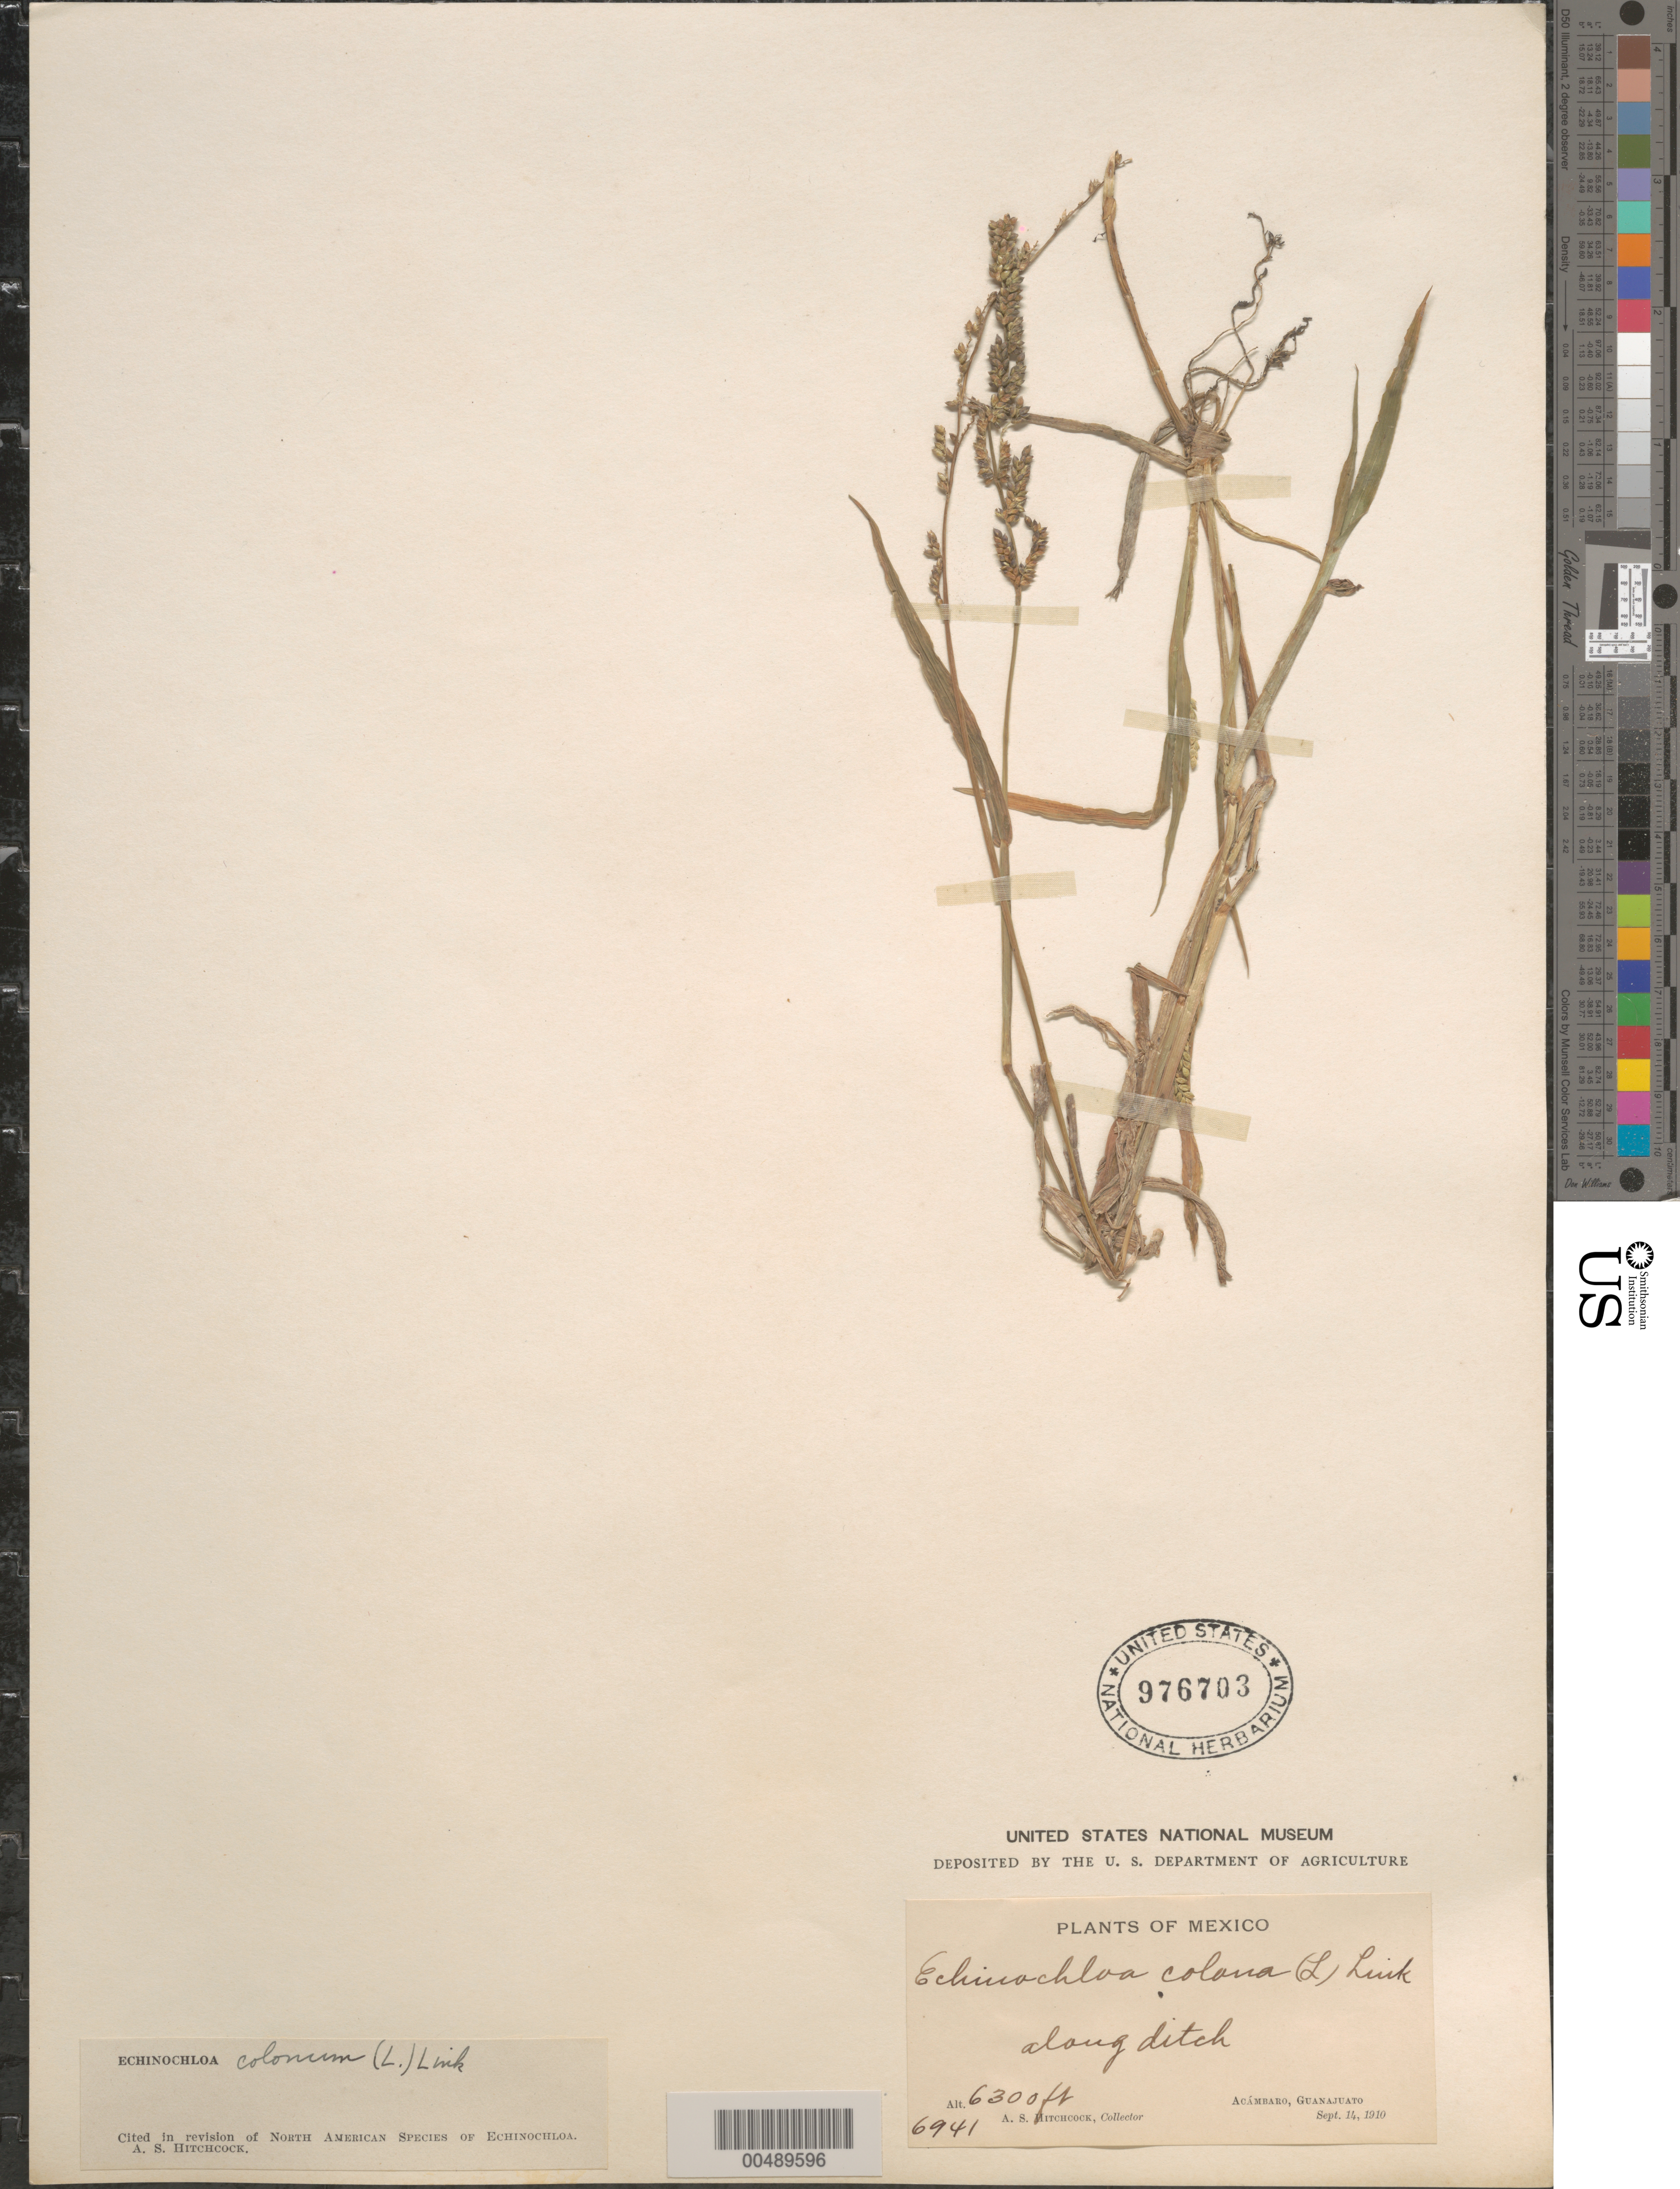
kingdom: Plantae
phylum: Tracheophyta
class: Liliopsida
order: Poales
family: Poaceae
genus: Echinochloa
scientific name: Echinochloa colona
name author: (L.) Link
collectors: A. S. Hitchcock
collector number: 6941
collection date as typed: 14 Sep 1910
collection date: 1910-09-14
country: Mexico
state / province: Guanajuato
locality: Acámbaro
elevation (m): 1920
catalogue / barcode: US 976703